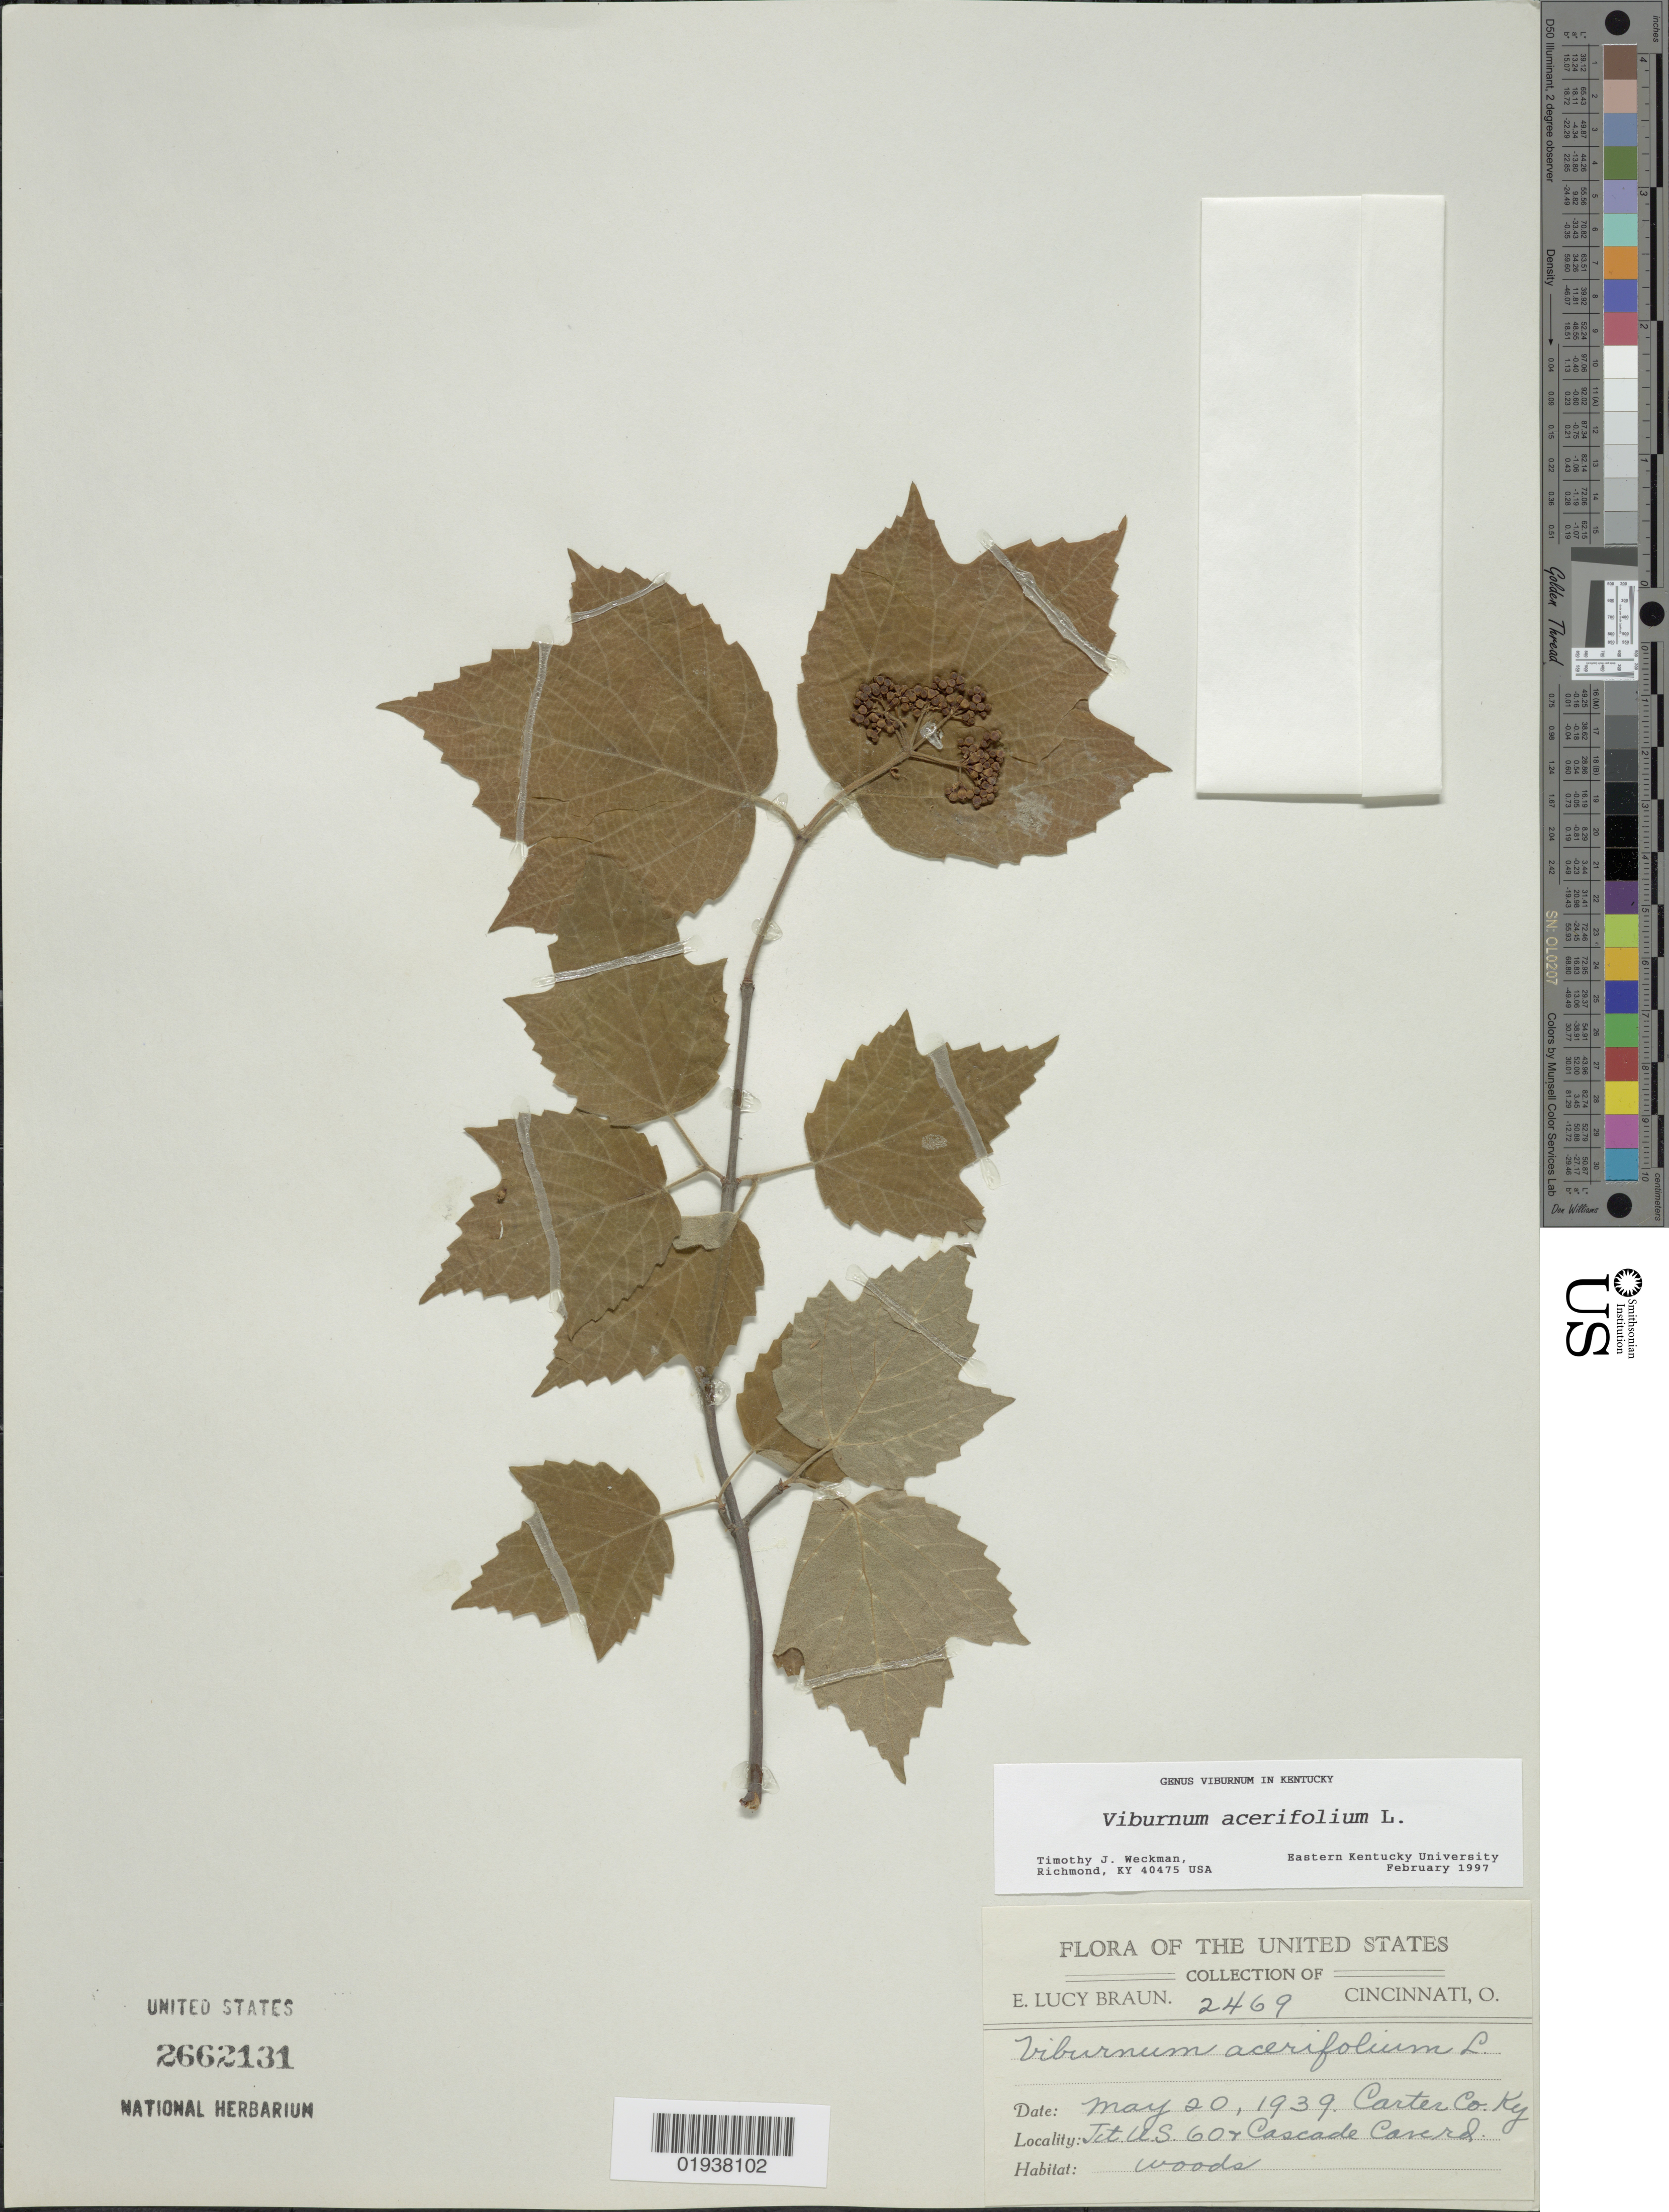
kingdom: Plantae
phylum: Tracheophyta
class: Magnoliopsida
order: Dipsacales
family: Viburnaceae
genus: Viburnum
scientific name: Viburnum acerifolium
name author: L.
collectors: E. L. Braun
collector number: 2469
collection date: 1939-05-20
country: United States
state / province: Kentucky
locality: Carter Co. Tet U.S. 60 + Cascade Cave rd.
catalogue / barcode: US 2662131